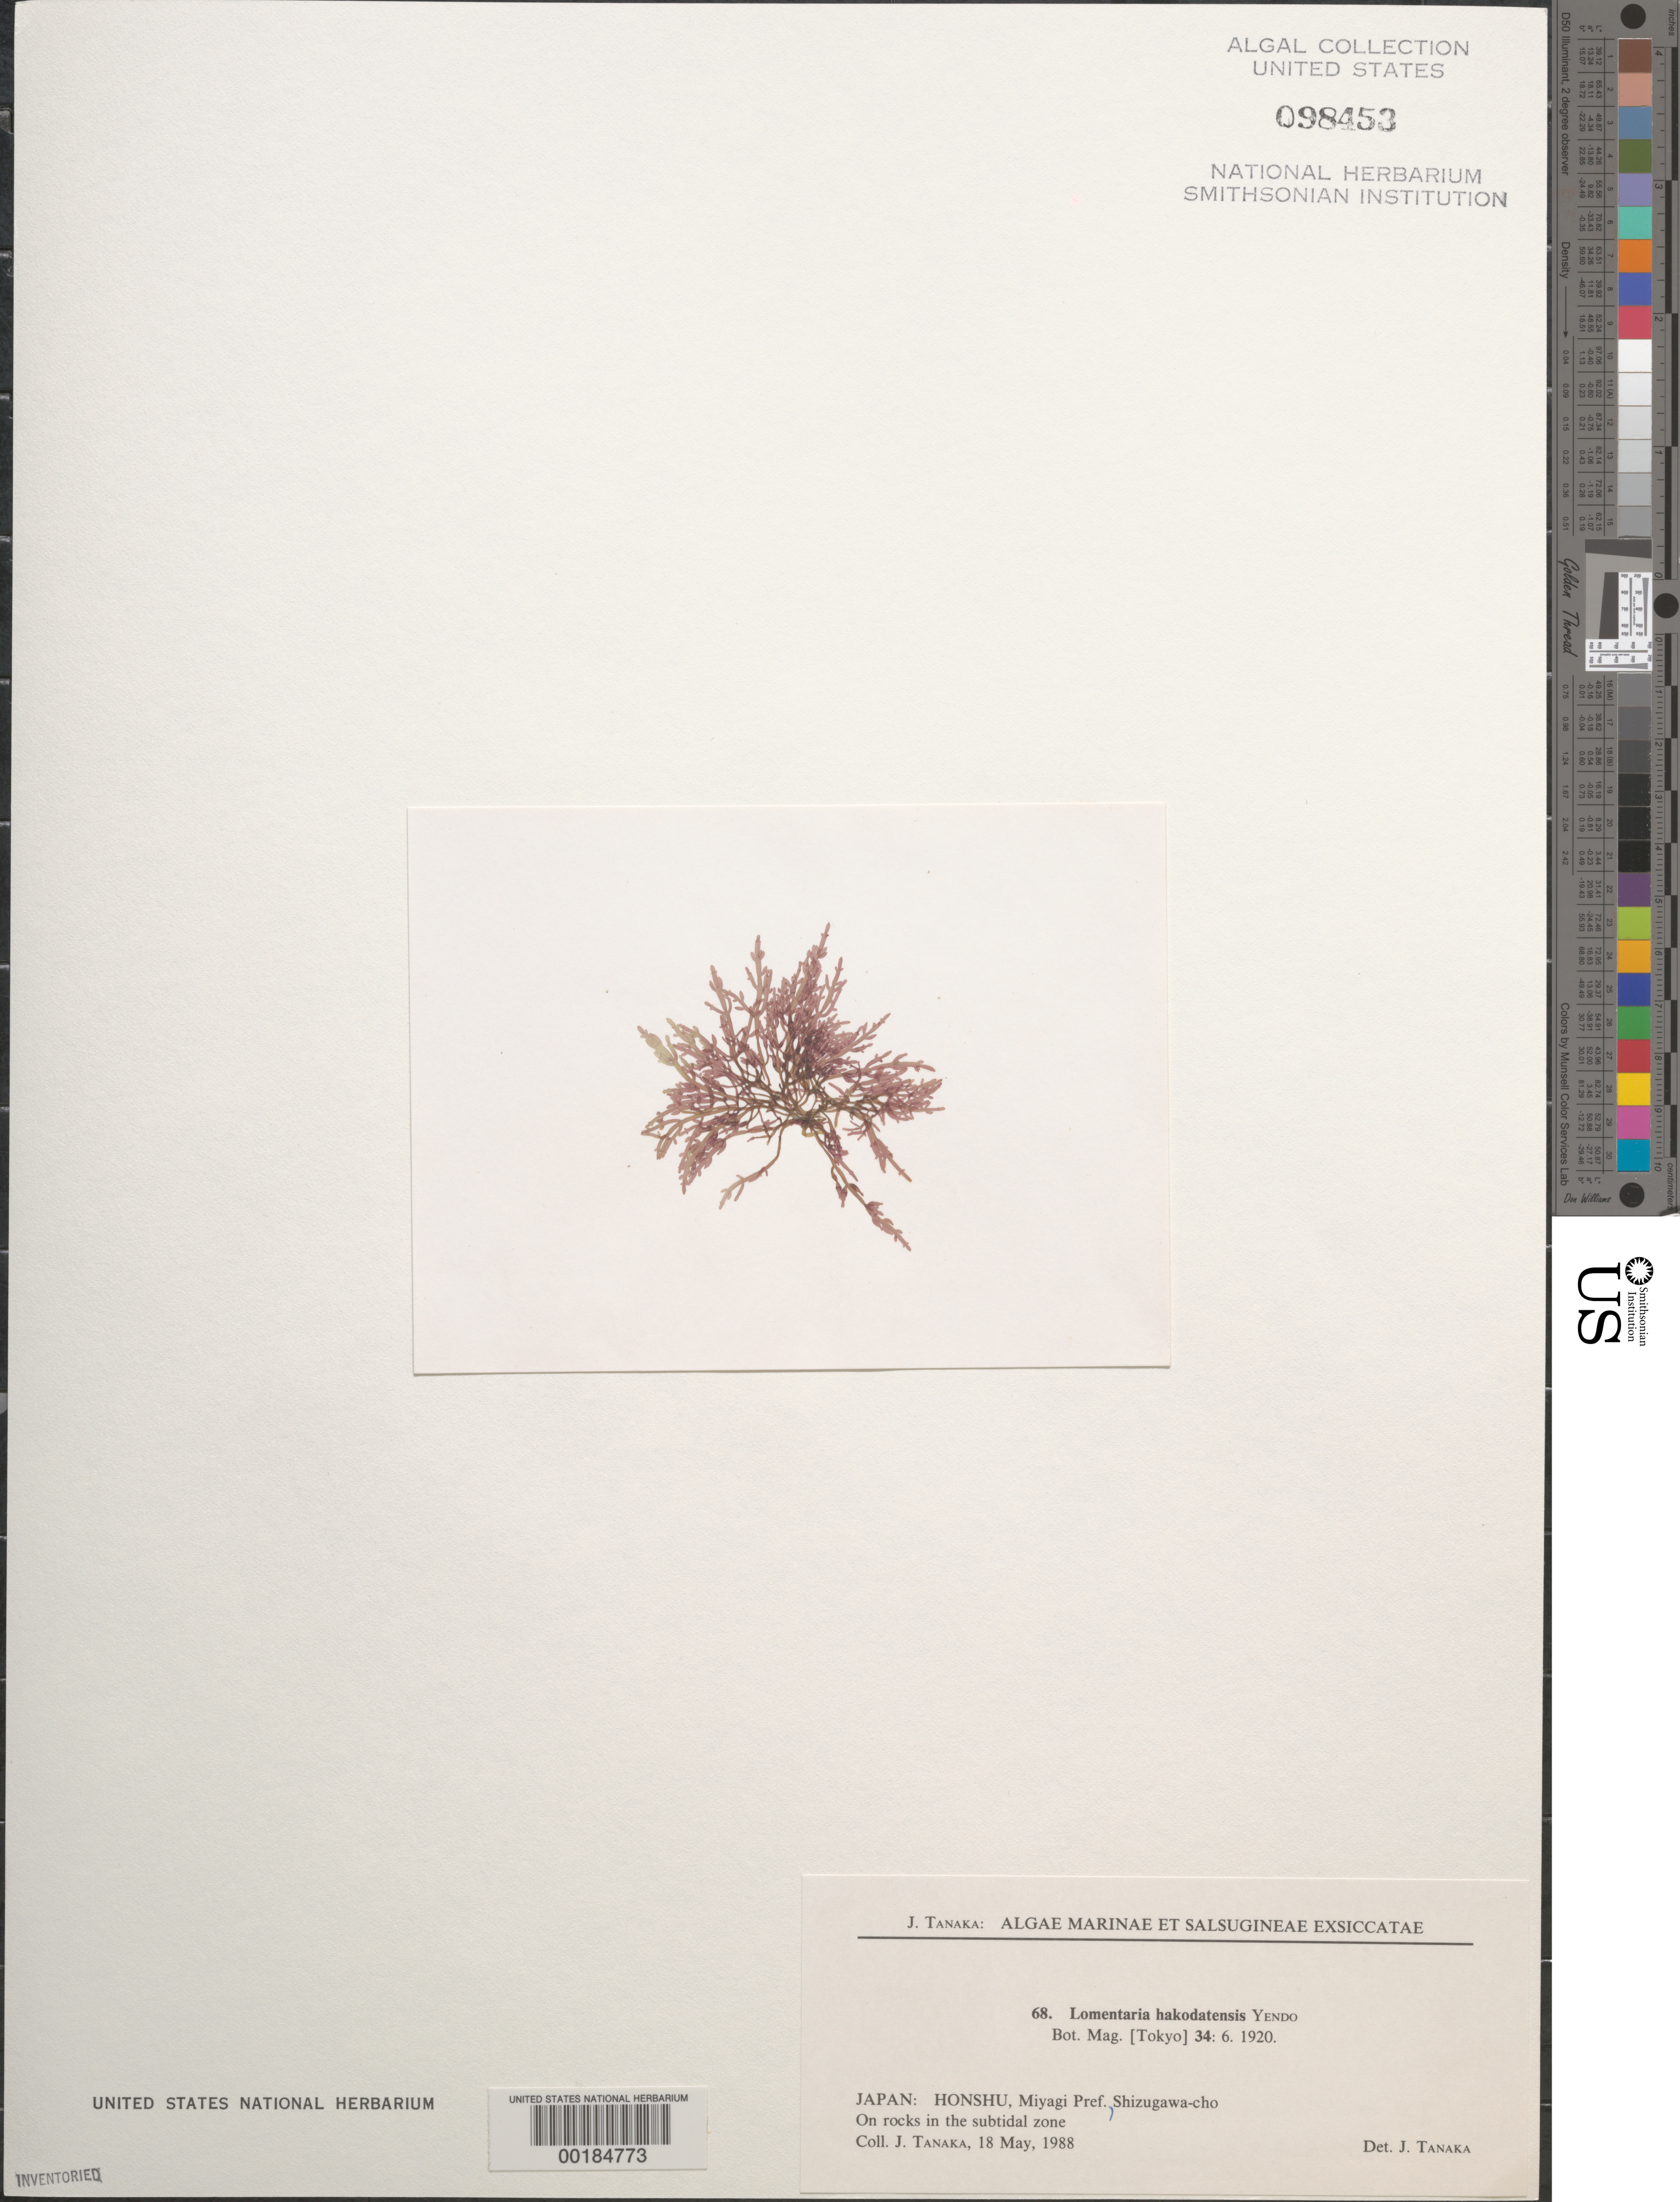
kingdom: Plantae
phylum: Rhodophyta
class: Florideophyceae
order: Rhodymeniales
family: Lomentariaceae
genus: Yendoa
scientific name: Yendoa hakodatensis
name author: (Yendo) Santos et al.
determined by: Algae name updating Project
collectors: J. Tanaka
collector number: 68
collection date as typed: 18 May 1988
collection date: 1988-05-18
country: Japan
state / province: Miyagi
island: Honshu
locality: Shizugawa-cho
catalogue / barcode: US 98453